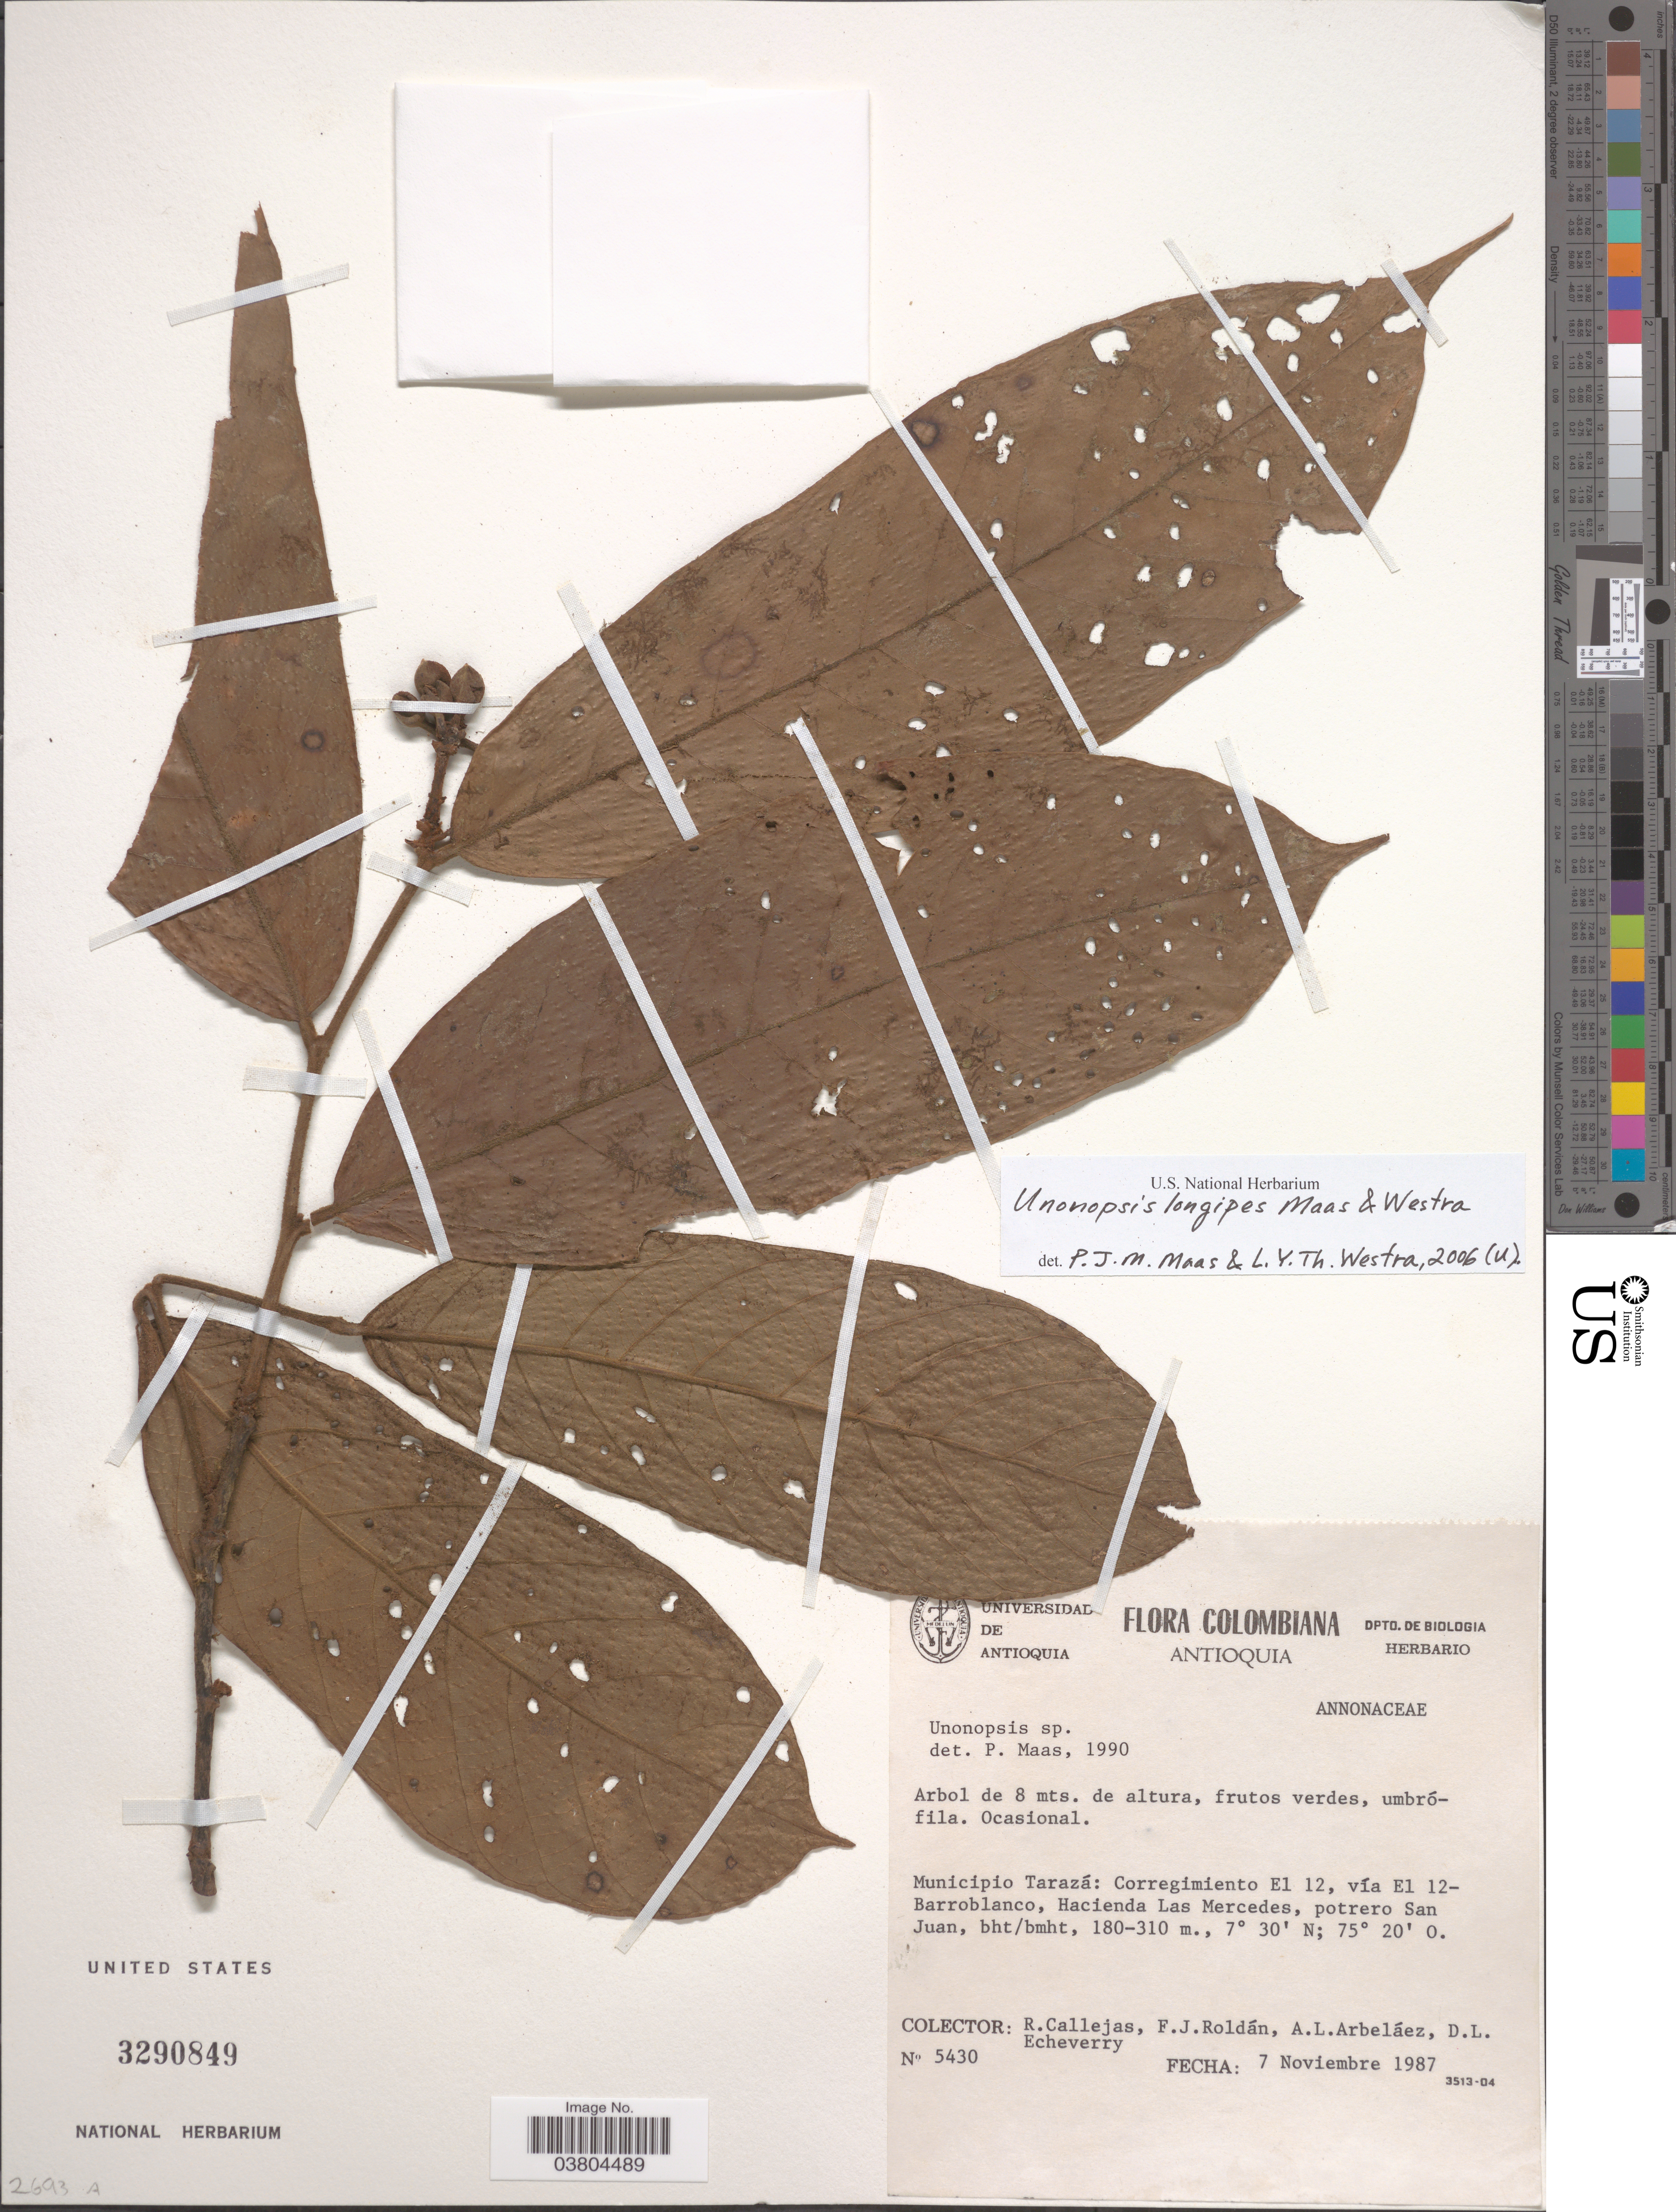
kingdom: Plantae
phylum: Tracheophyta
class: Magnoliopsida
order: Magnoliales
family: Annonaceae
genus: Unonopsis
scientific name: Unonopsis longipes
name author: Maas & Westra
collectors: R. Callejas, F. J. Roldán, A. Arbeláez Alvarez & D. Echeverry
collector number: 5430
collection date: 1987-11-07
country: Colombia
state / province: Antioquia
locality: Municipio Tarazá: Corregimiento El 12, vía El 12-Barroblanco, Hacienda Las Mercedes, potrero San Juan.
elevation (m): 180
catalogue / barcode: US 3290849